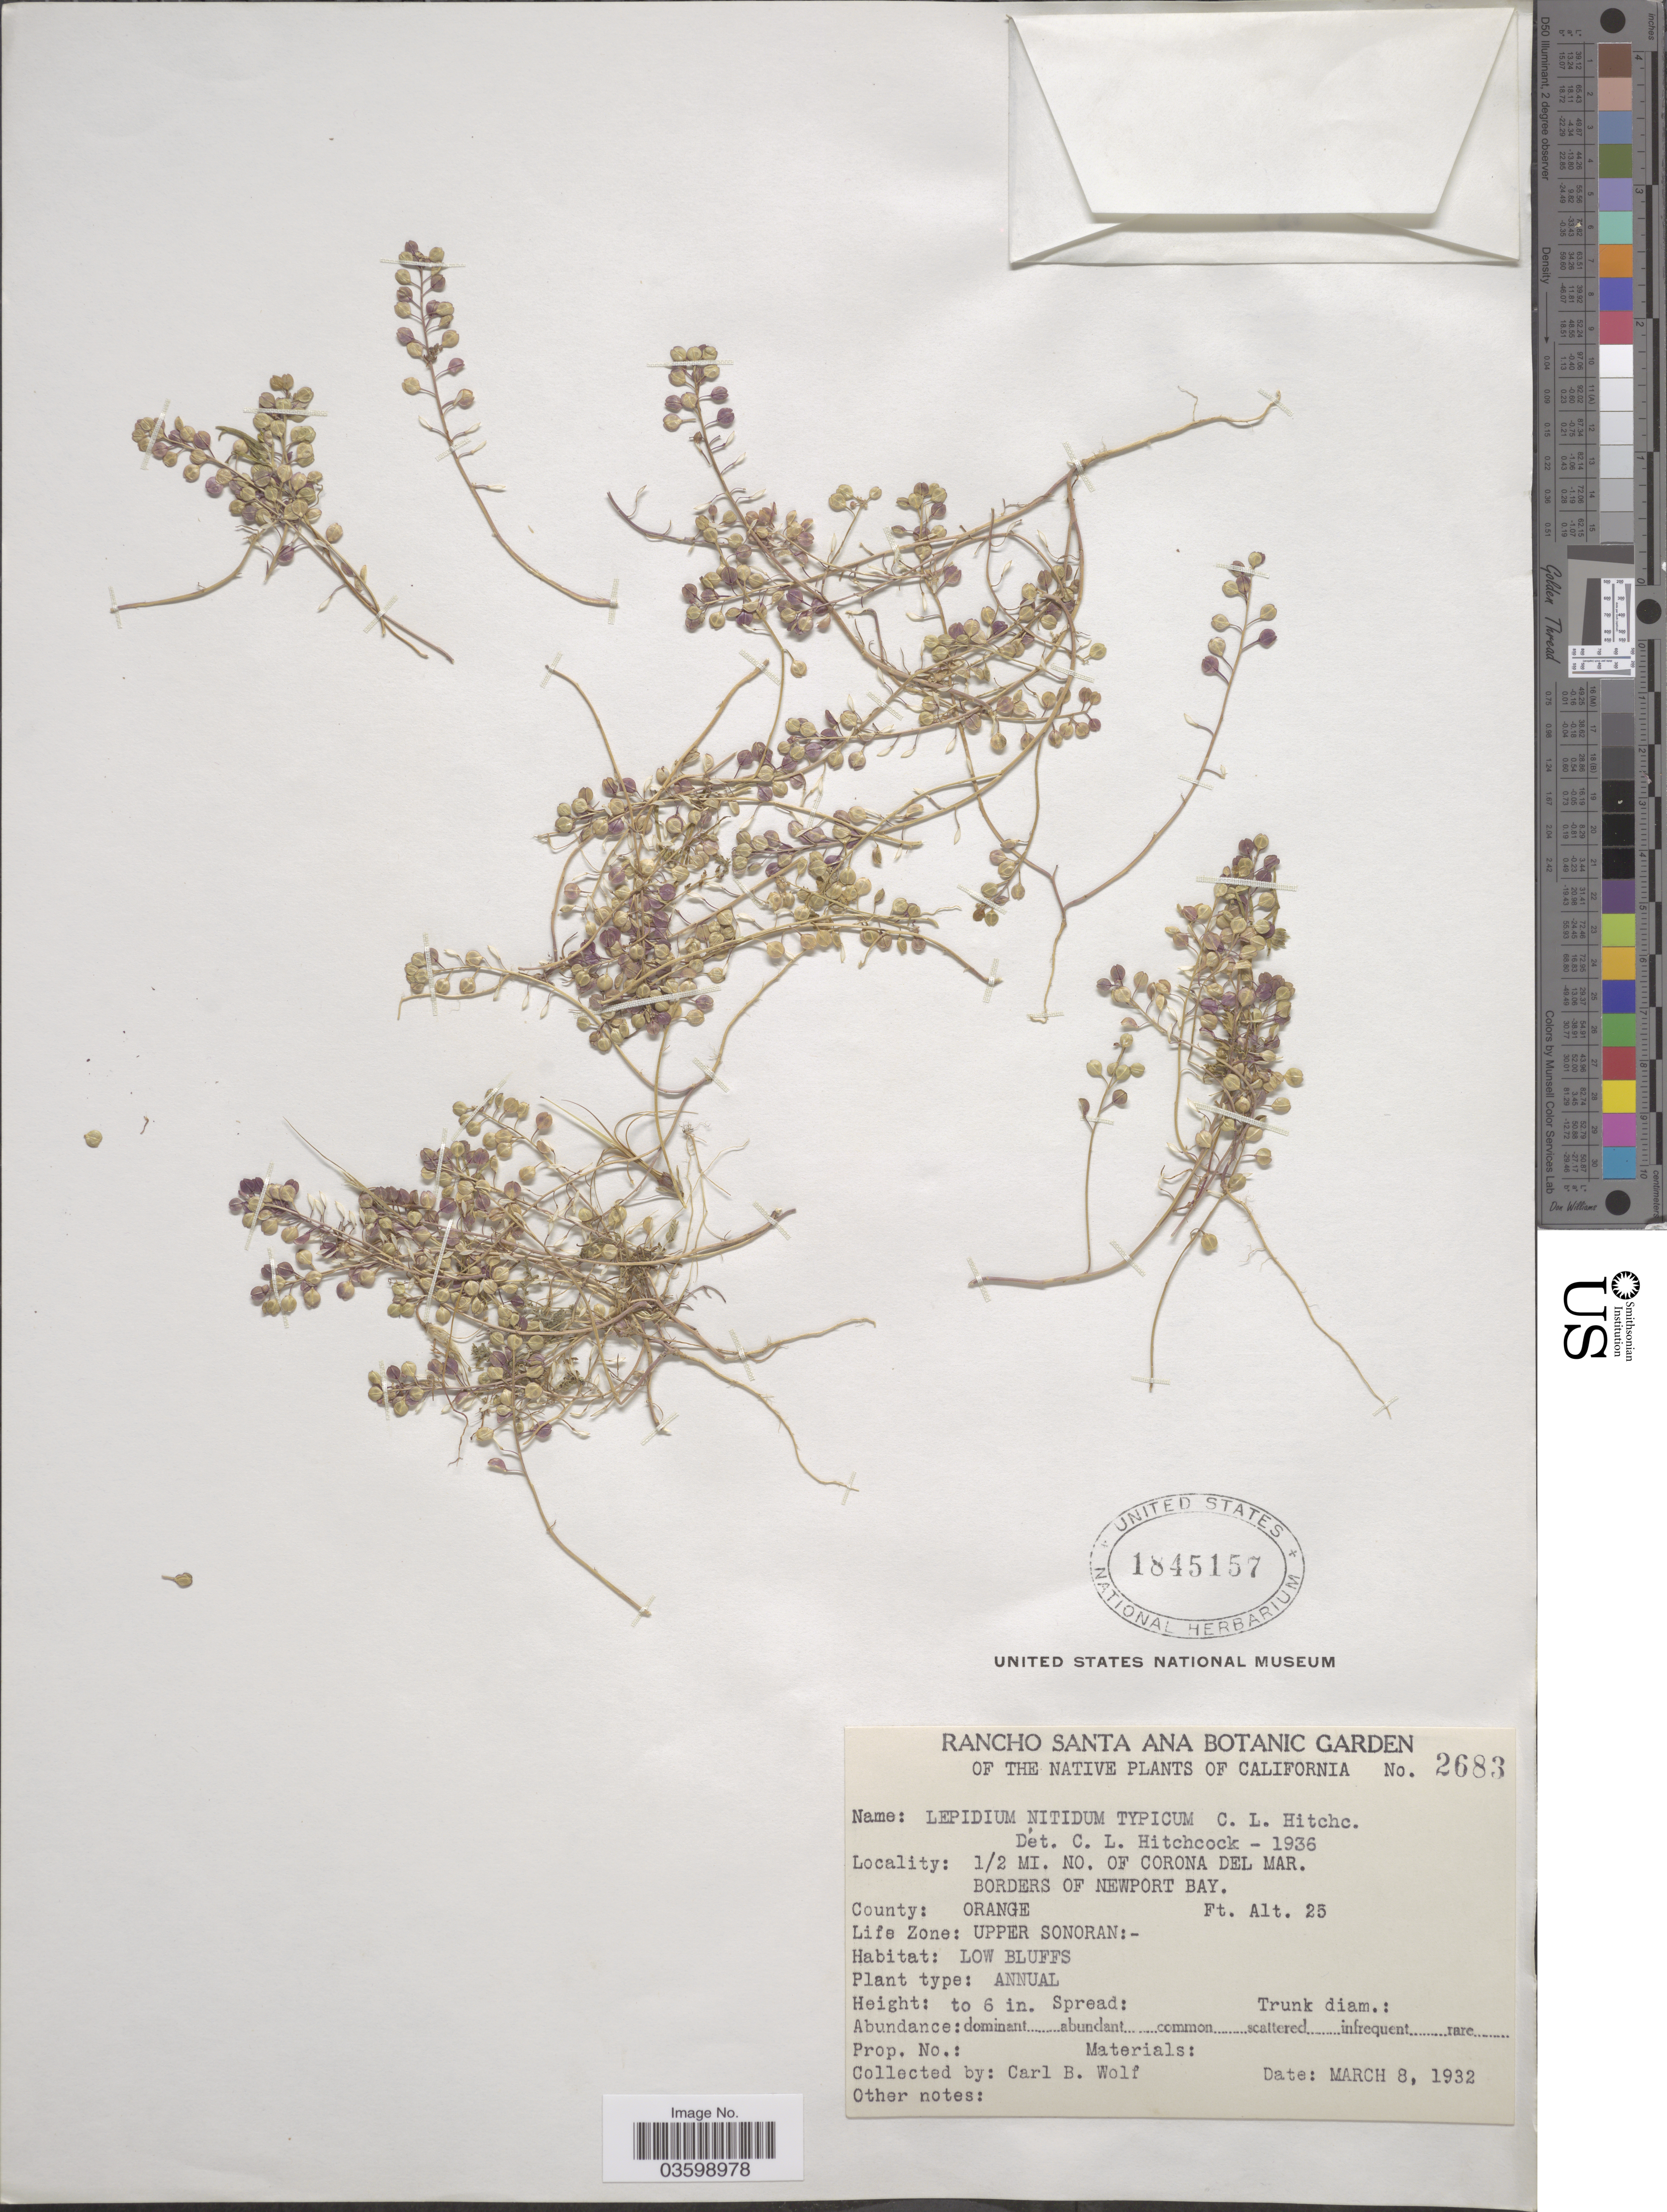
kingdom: Plantae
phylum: Tracheophyta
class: Magnoliopsida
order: Brassicales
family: Brassicaceae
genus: Lepidium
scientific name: Lepidium nitidum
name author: Nutt.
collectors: C. B. Wolf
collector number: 2683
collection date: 1932-03-08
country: United States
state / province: California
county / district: Orange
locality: ½ mi. No. of Corona del Mar. borders of Newport Bay. County: Orange. Life Zone: Upper Sonoran.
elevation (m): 8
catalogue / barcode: US 1845157